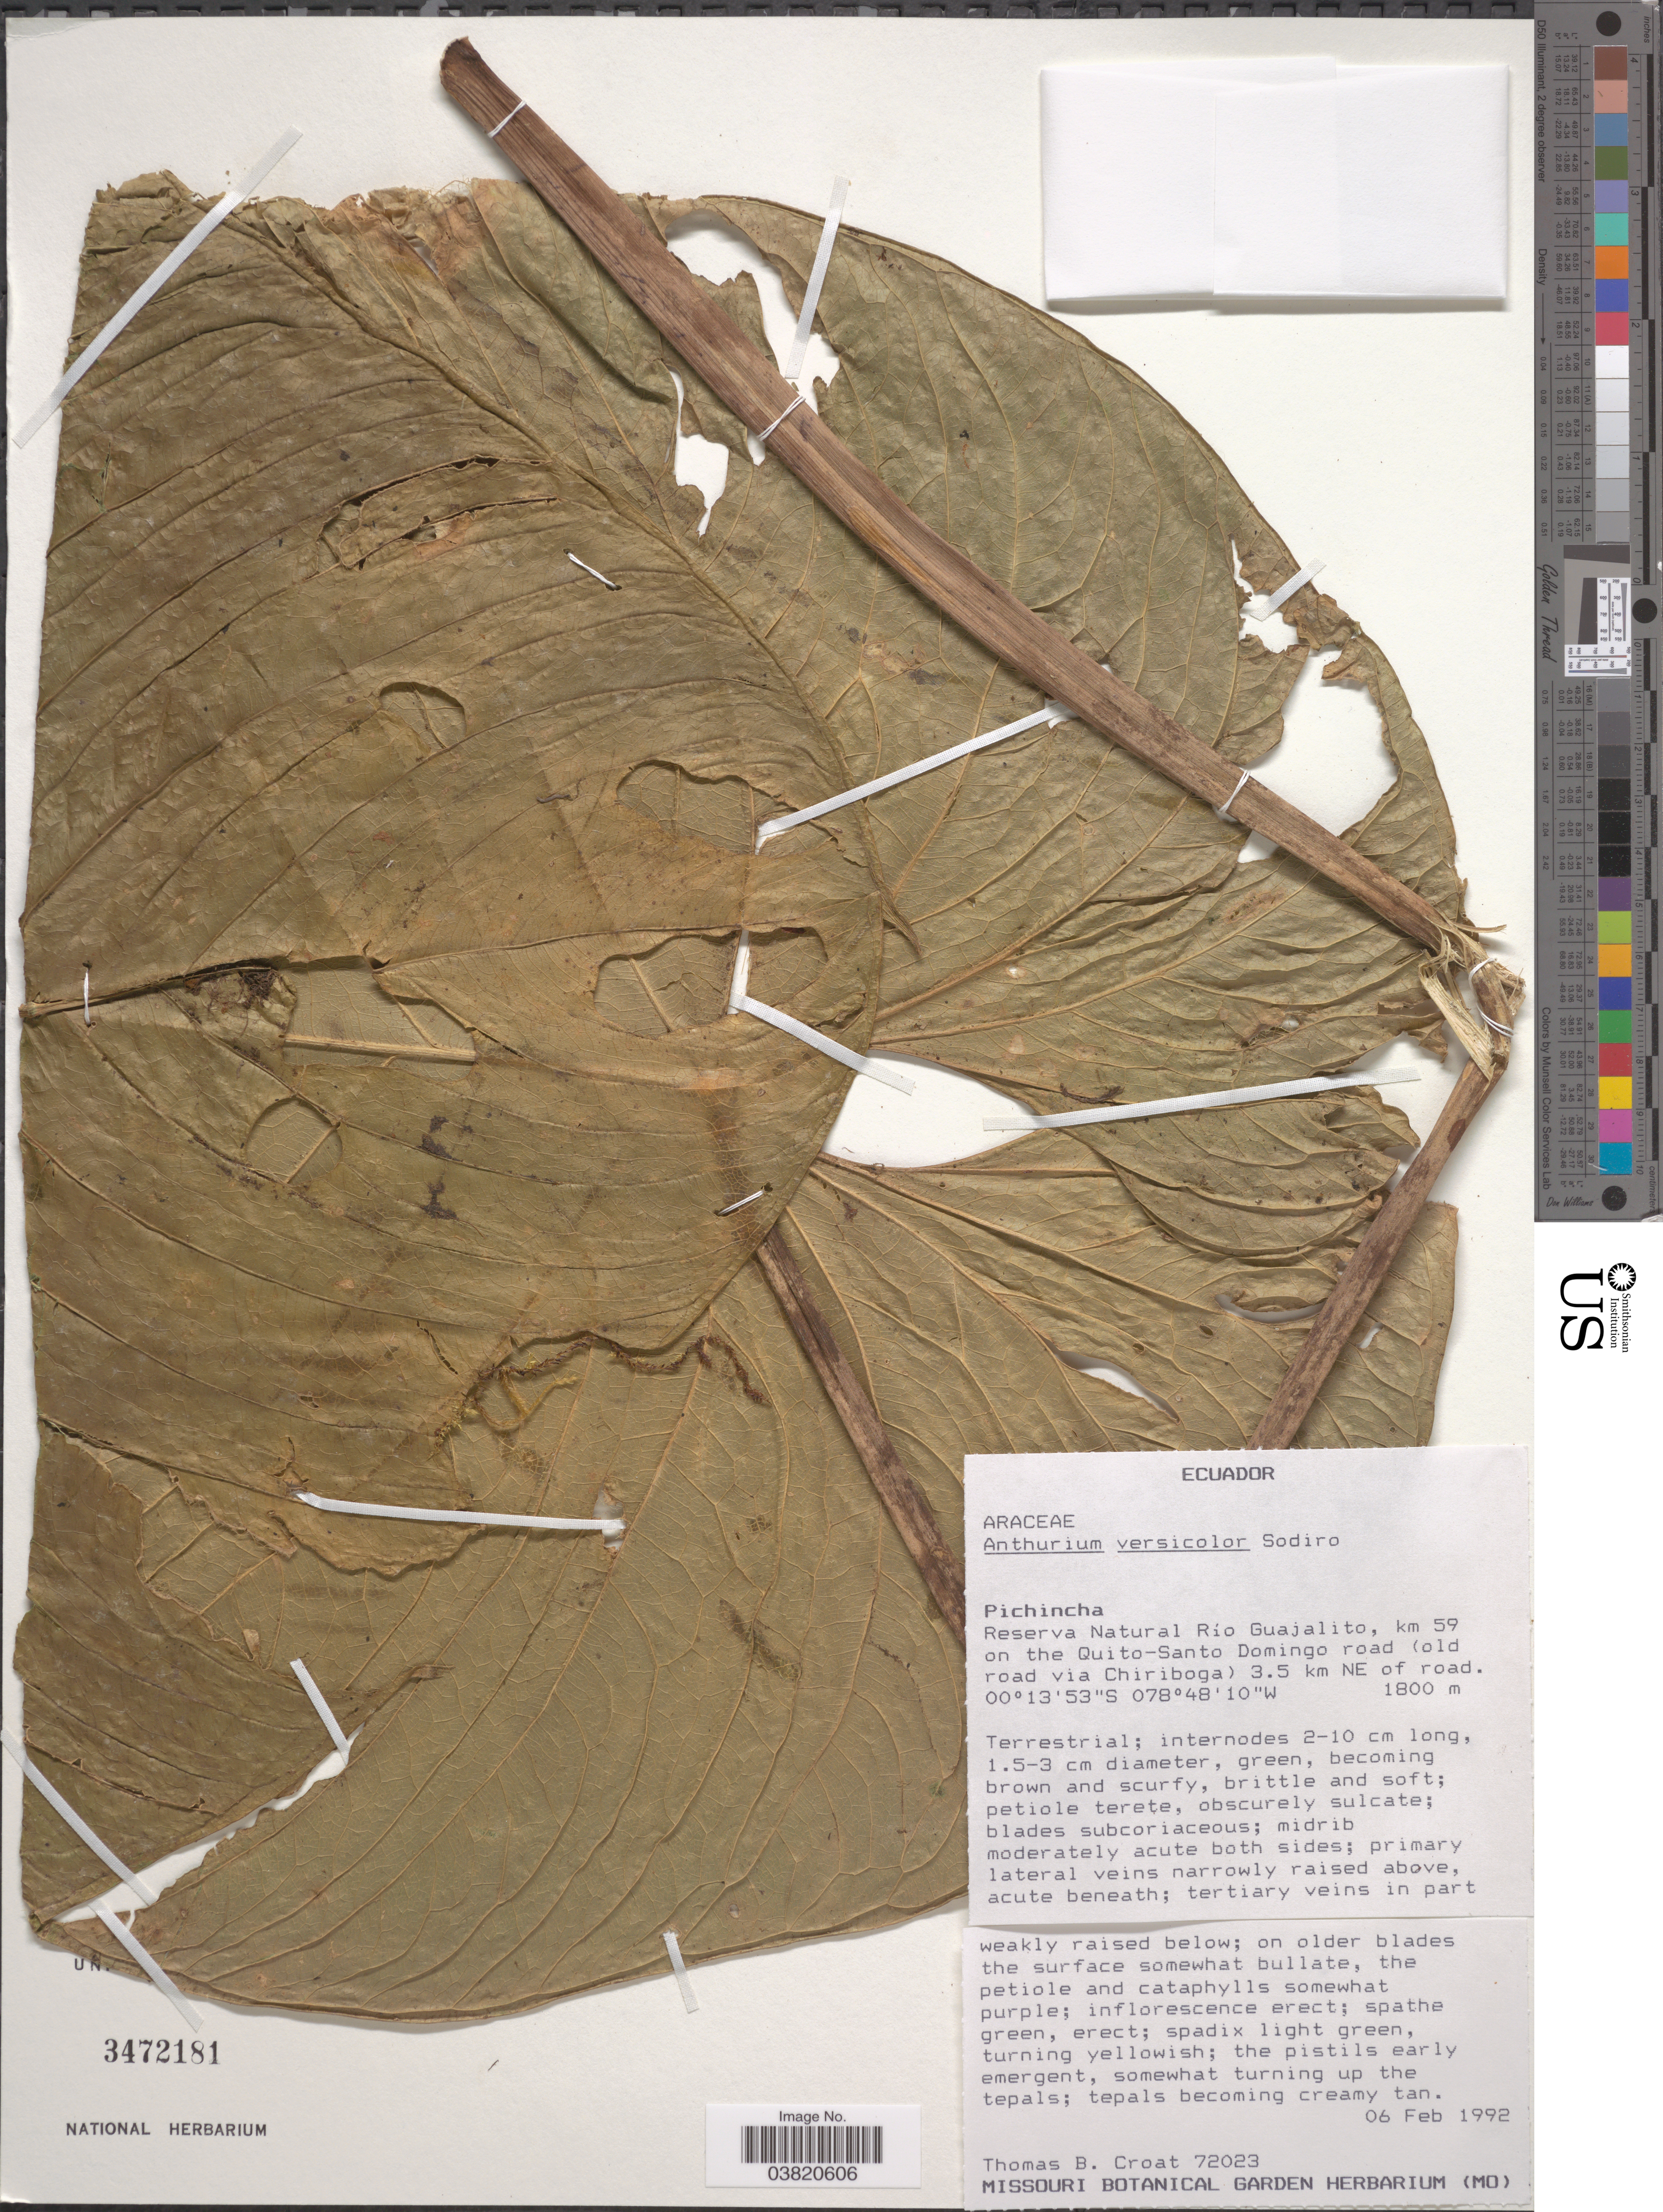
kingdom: Plantae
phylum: Tracheophyta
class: Liliopsida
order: Alismatales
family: Araceae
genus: Anthurium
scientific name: Anthurium versicolor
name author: Sodiro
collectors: T. B. Croat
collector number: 72023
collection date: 1992-02-06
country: Ecuador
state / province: Pichincha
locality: Reserva Natural Río Guajalito, km 59 on the Quito-Santo Domingo road (old road via Chiriboga) 3.5 km NE of road.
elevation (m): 1800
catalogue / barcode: US 3472181